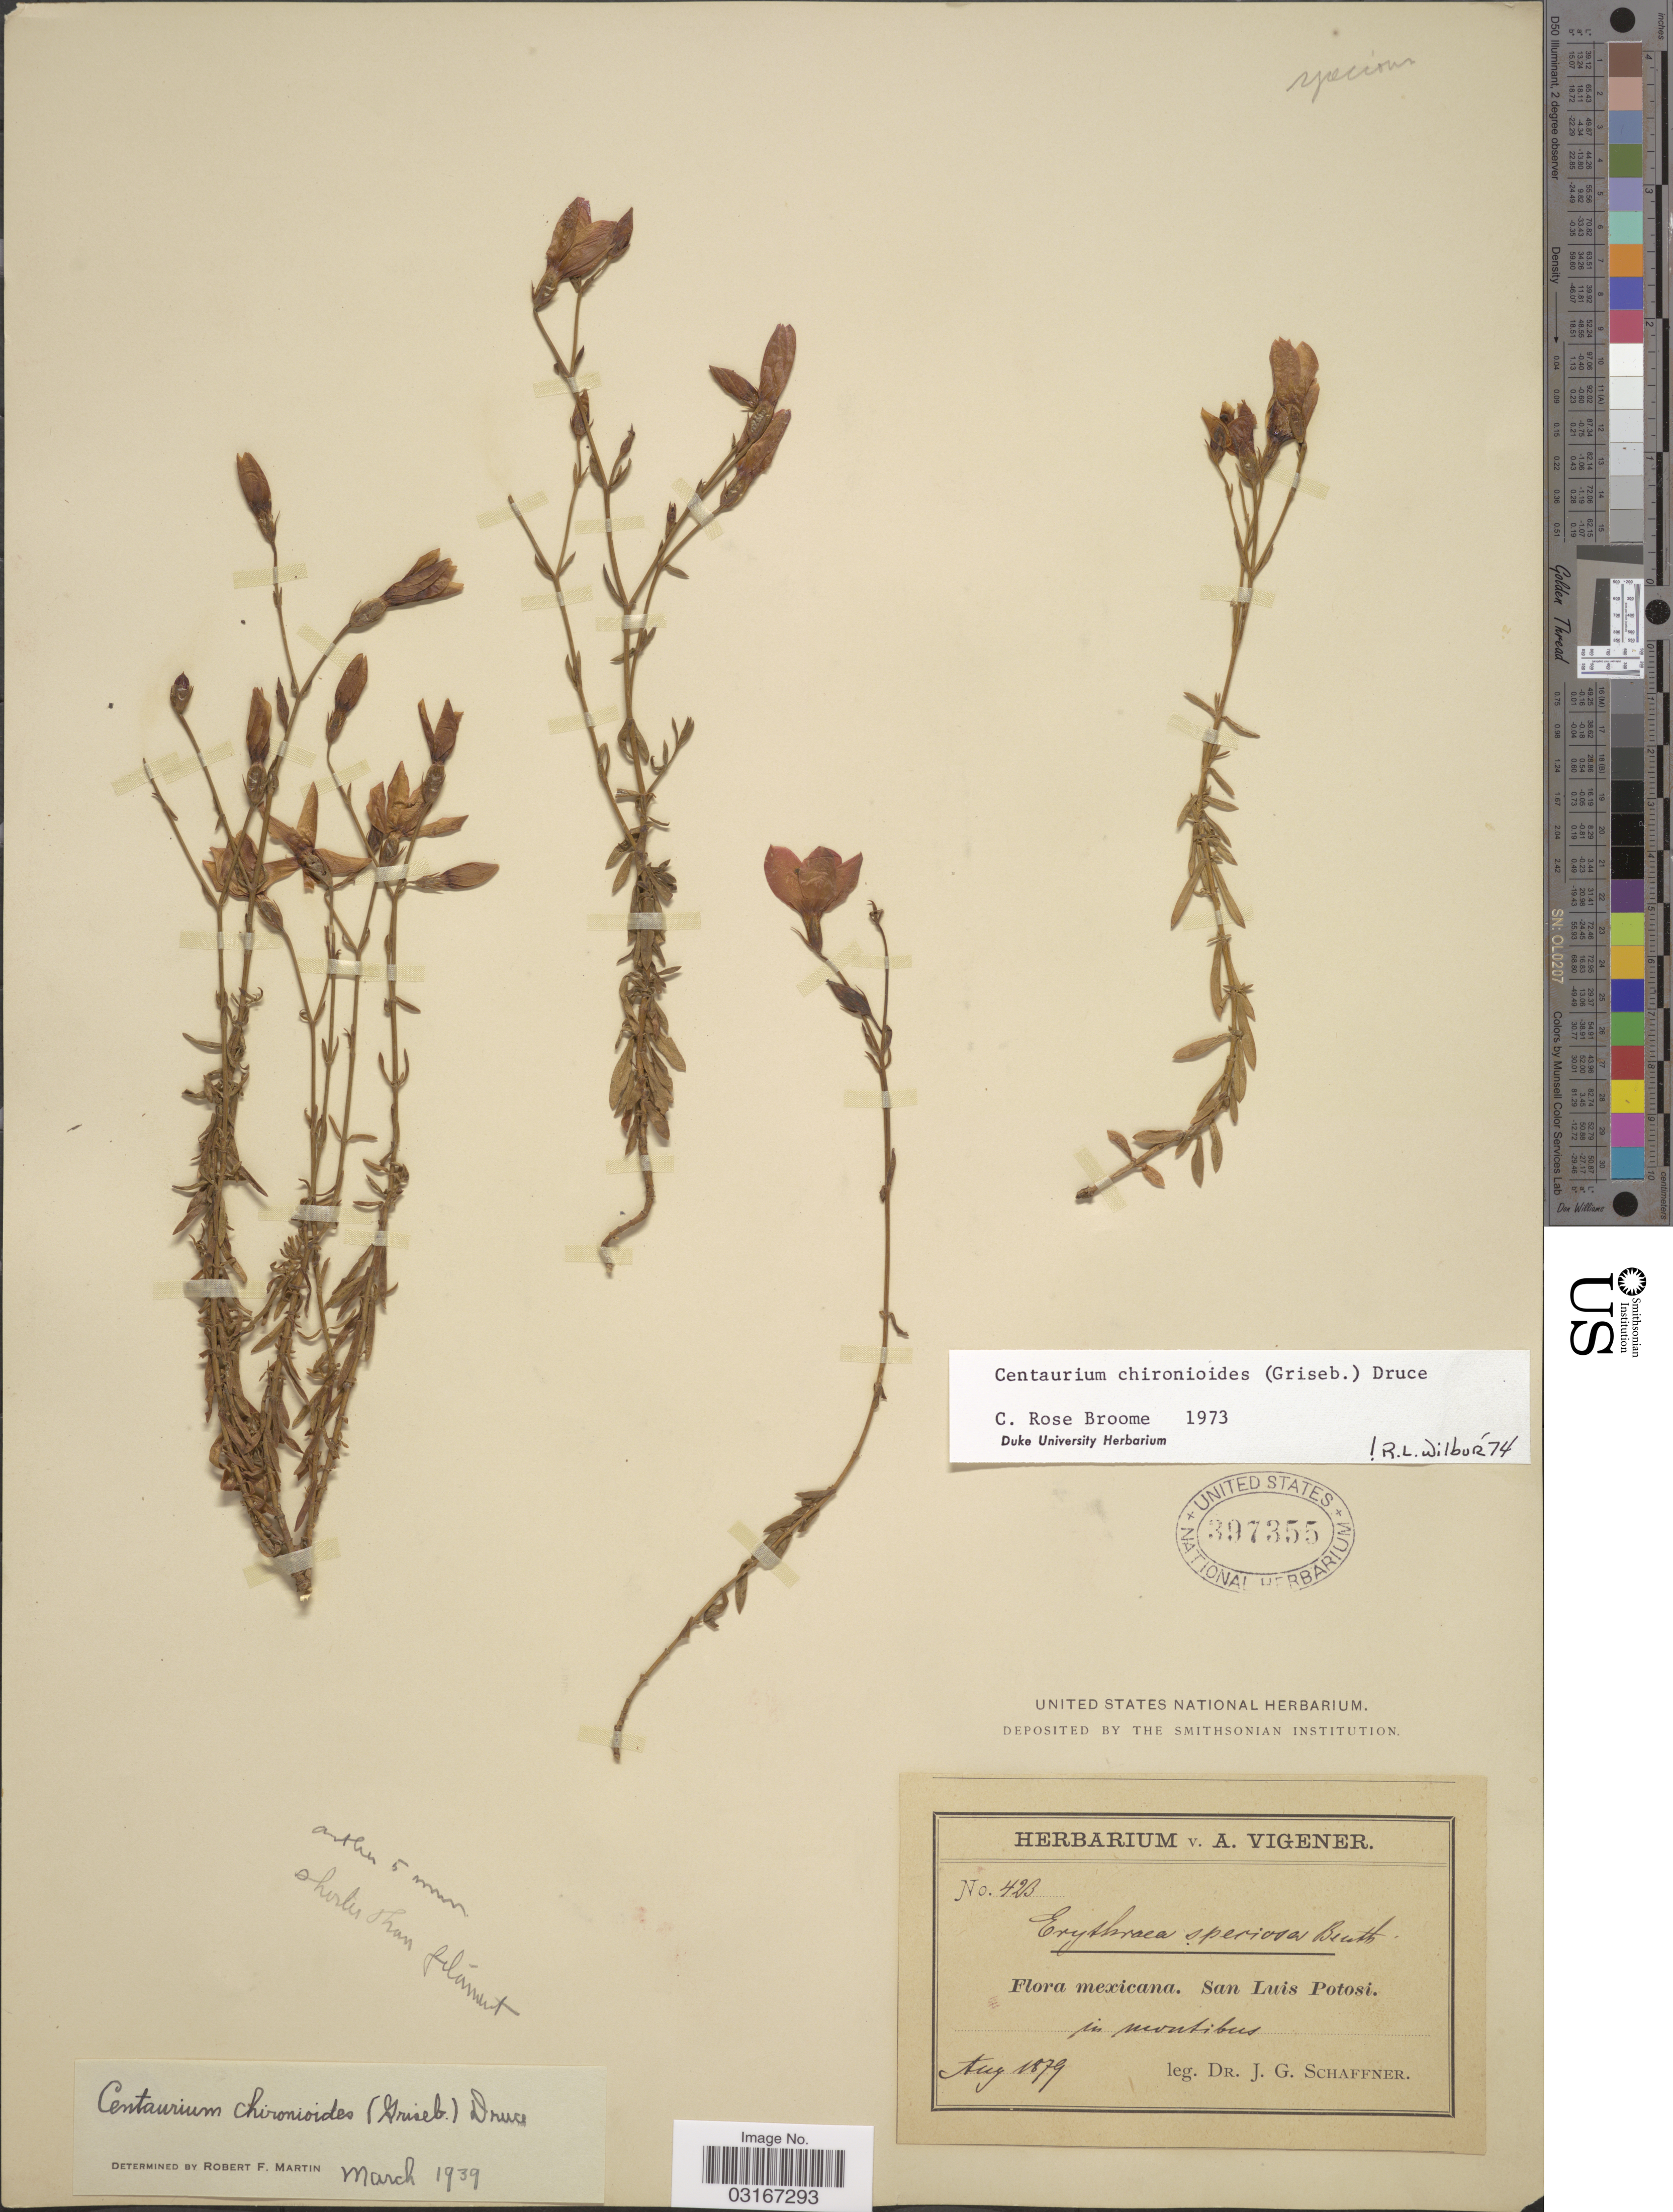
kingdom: Plantae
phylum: Tracheophyta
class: Magnoliopsida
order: Gentianales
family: Gentianaceae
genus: Centaurium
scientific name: Centaurium chironioides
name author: (Griseb.) Druce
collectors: J. G. Schaffner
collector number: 423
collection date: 1879-08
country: Mexico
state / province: San Luis Potosí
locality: San Luis Potosi, in montibus.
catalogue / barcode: US 397355